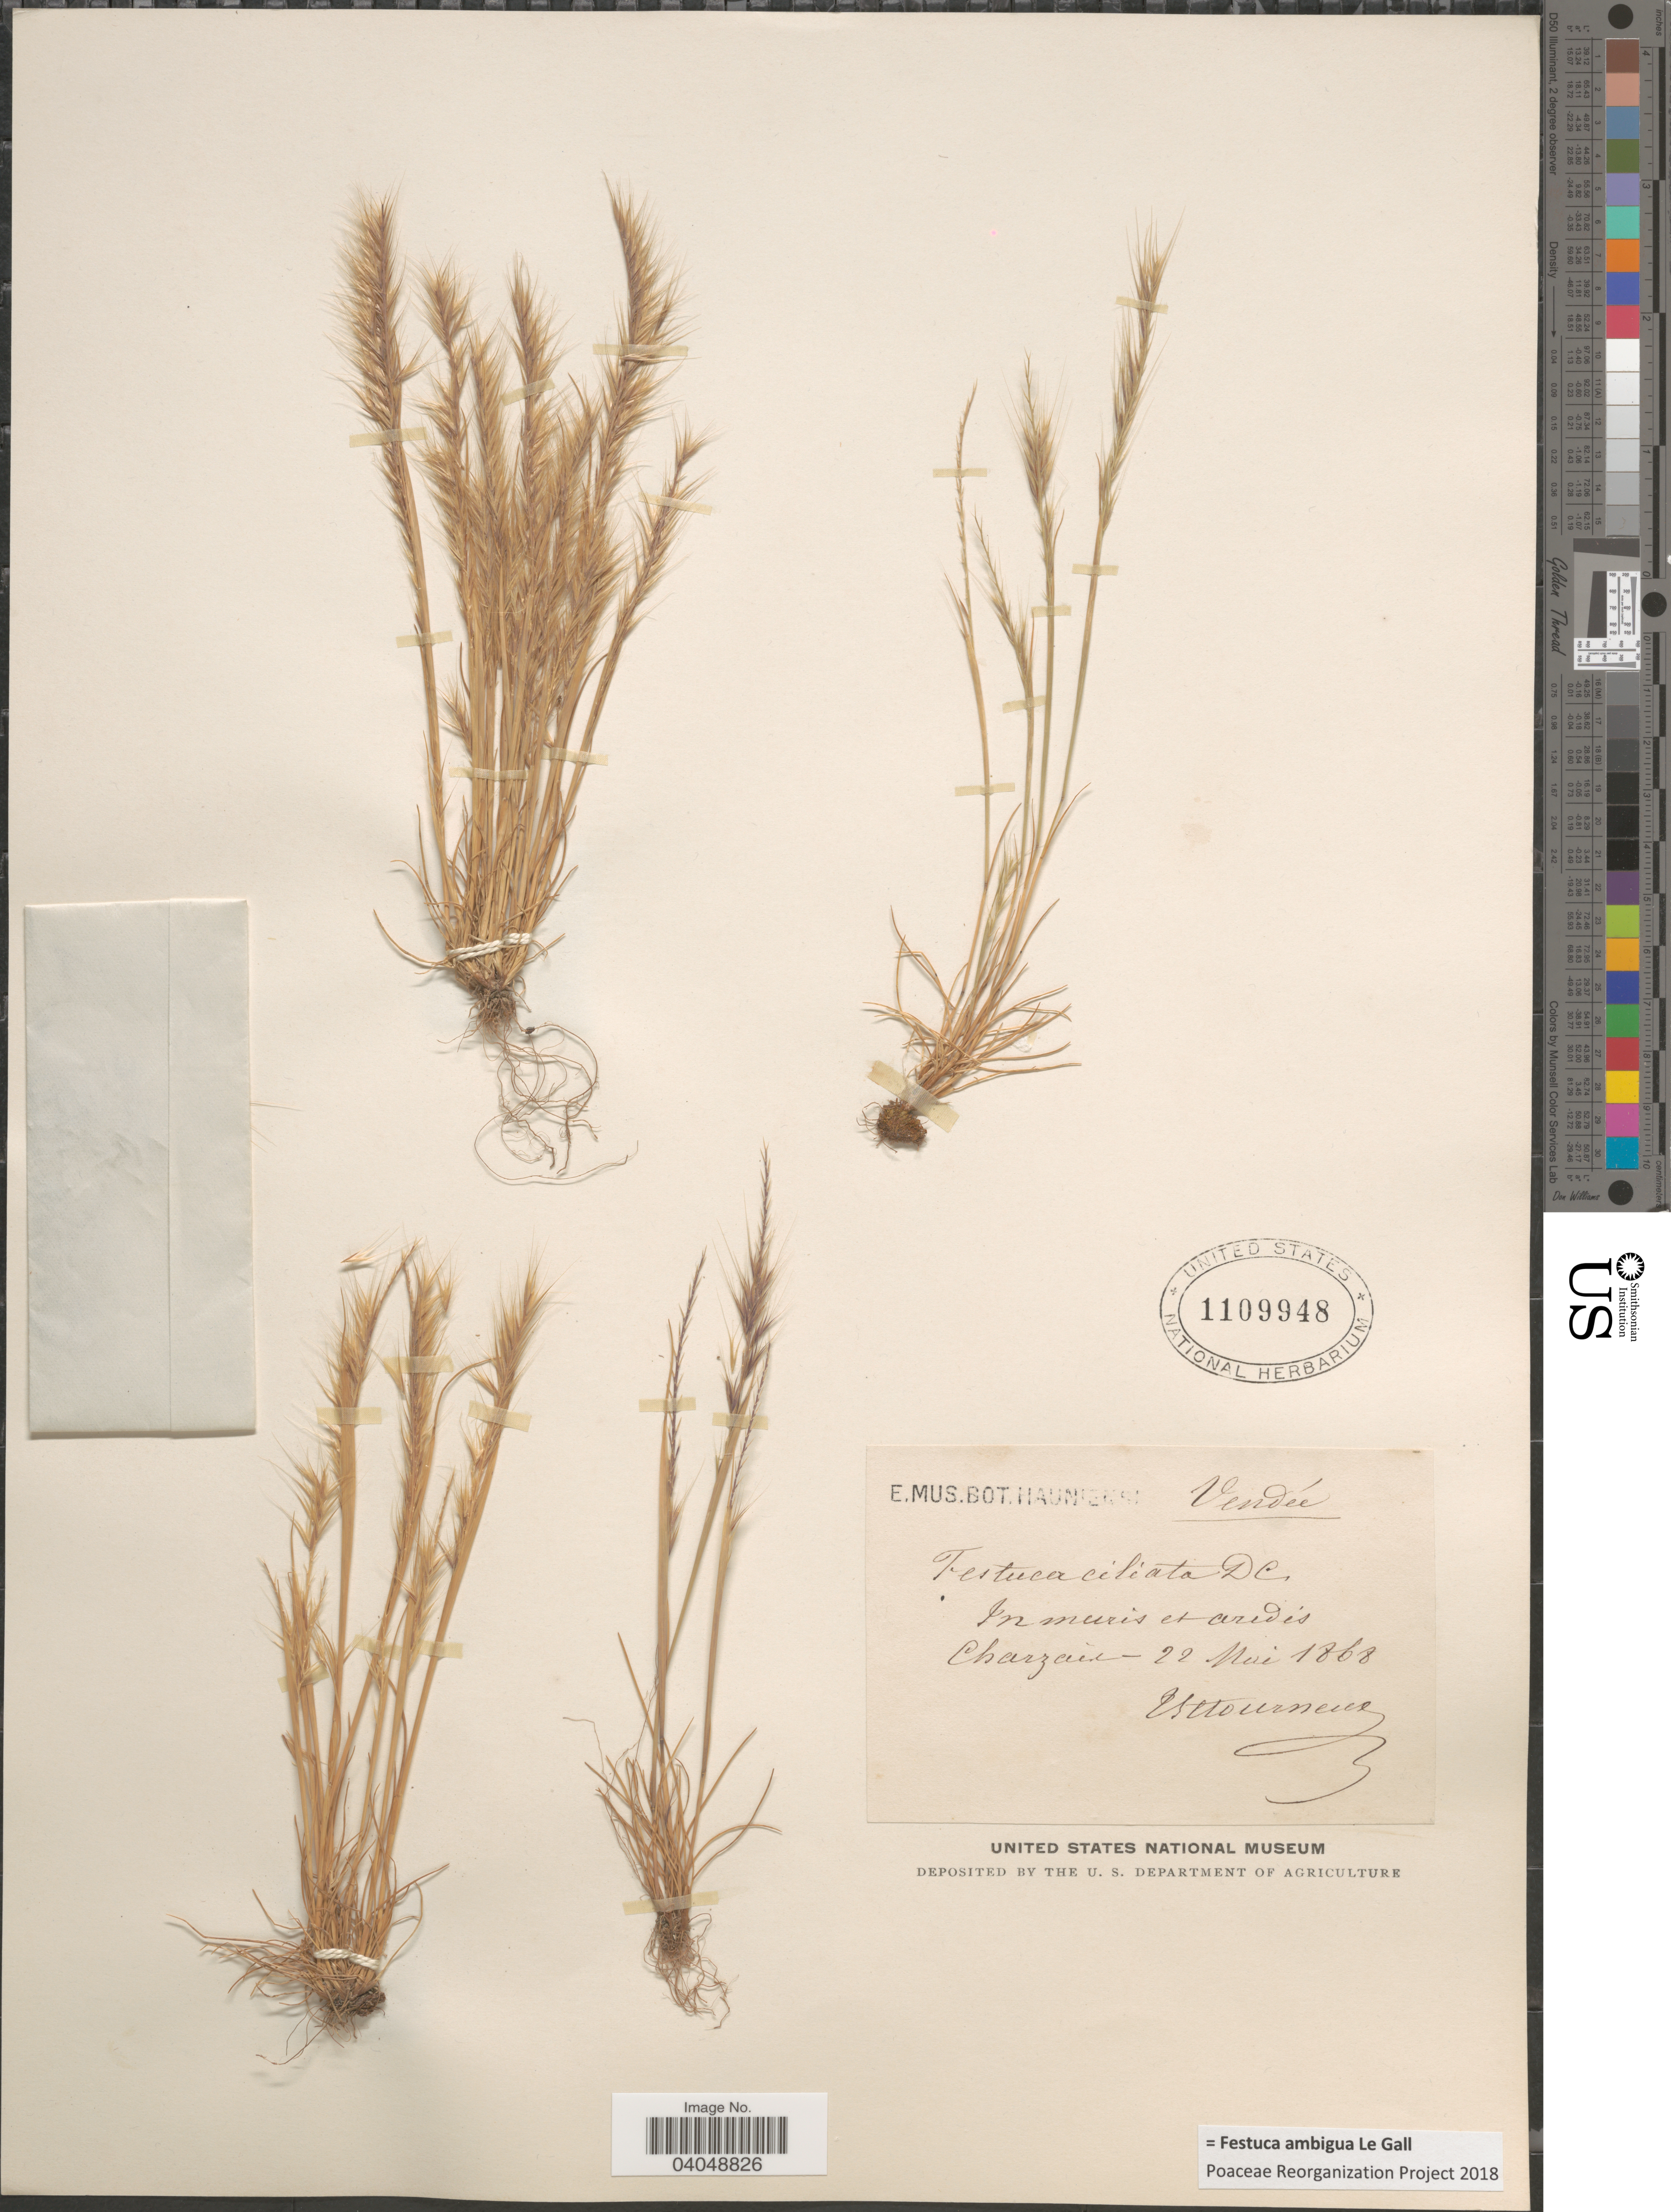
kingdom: Plantae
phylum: Tracheophyta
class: Liliopsida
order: Poales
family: Poaceae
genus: Festuca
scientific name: Festuca ambigua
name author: Le Gall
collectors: Esttourneux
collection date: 1868-05-22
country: France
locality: Vendée. In muris et aridis Charzais.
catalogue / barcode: US 1109948